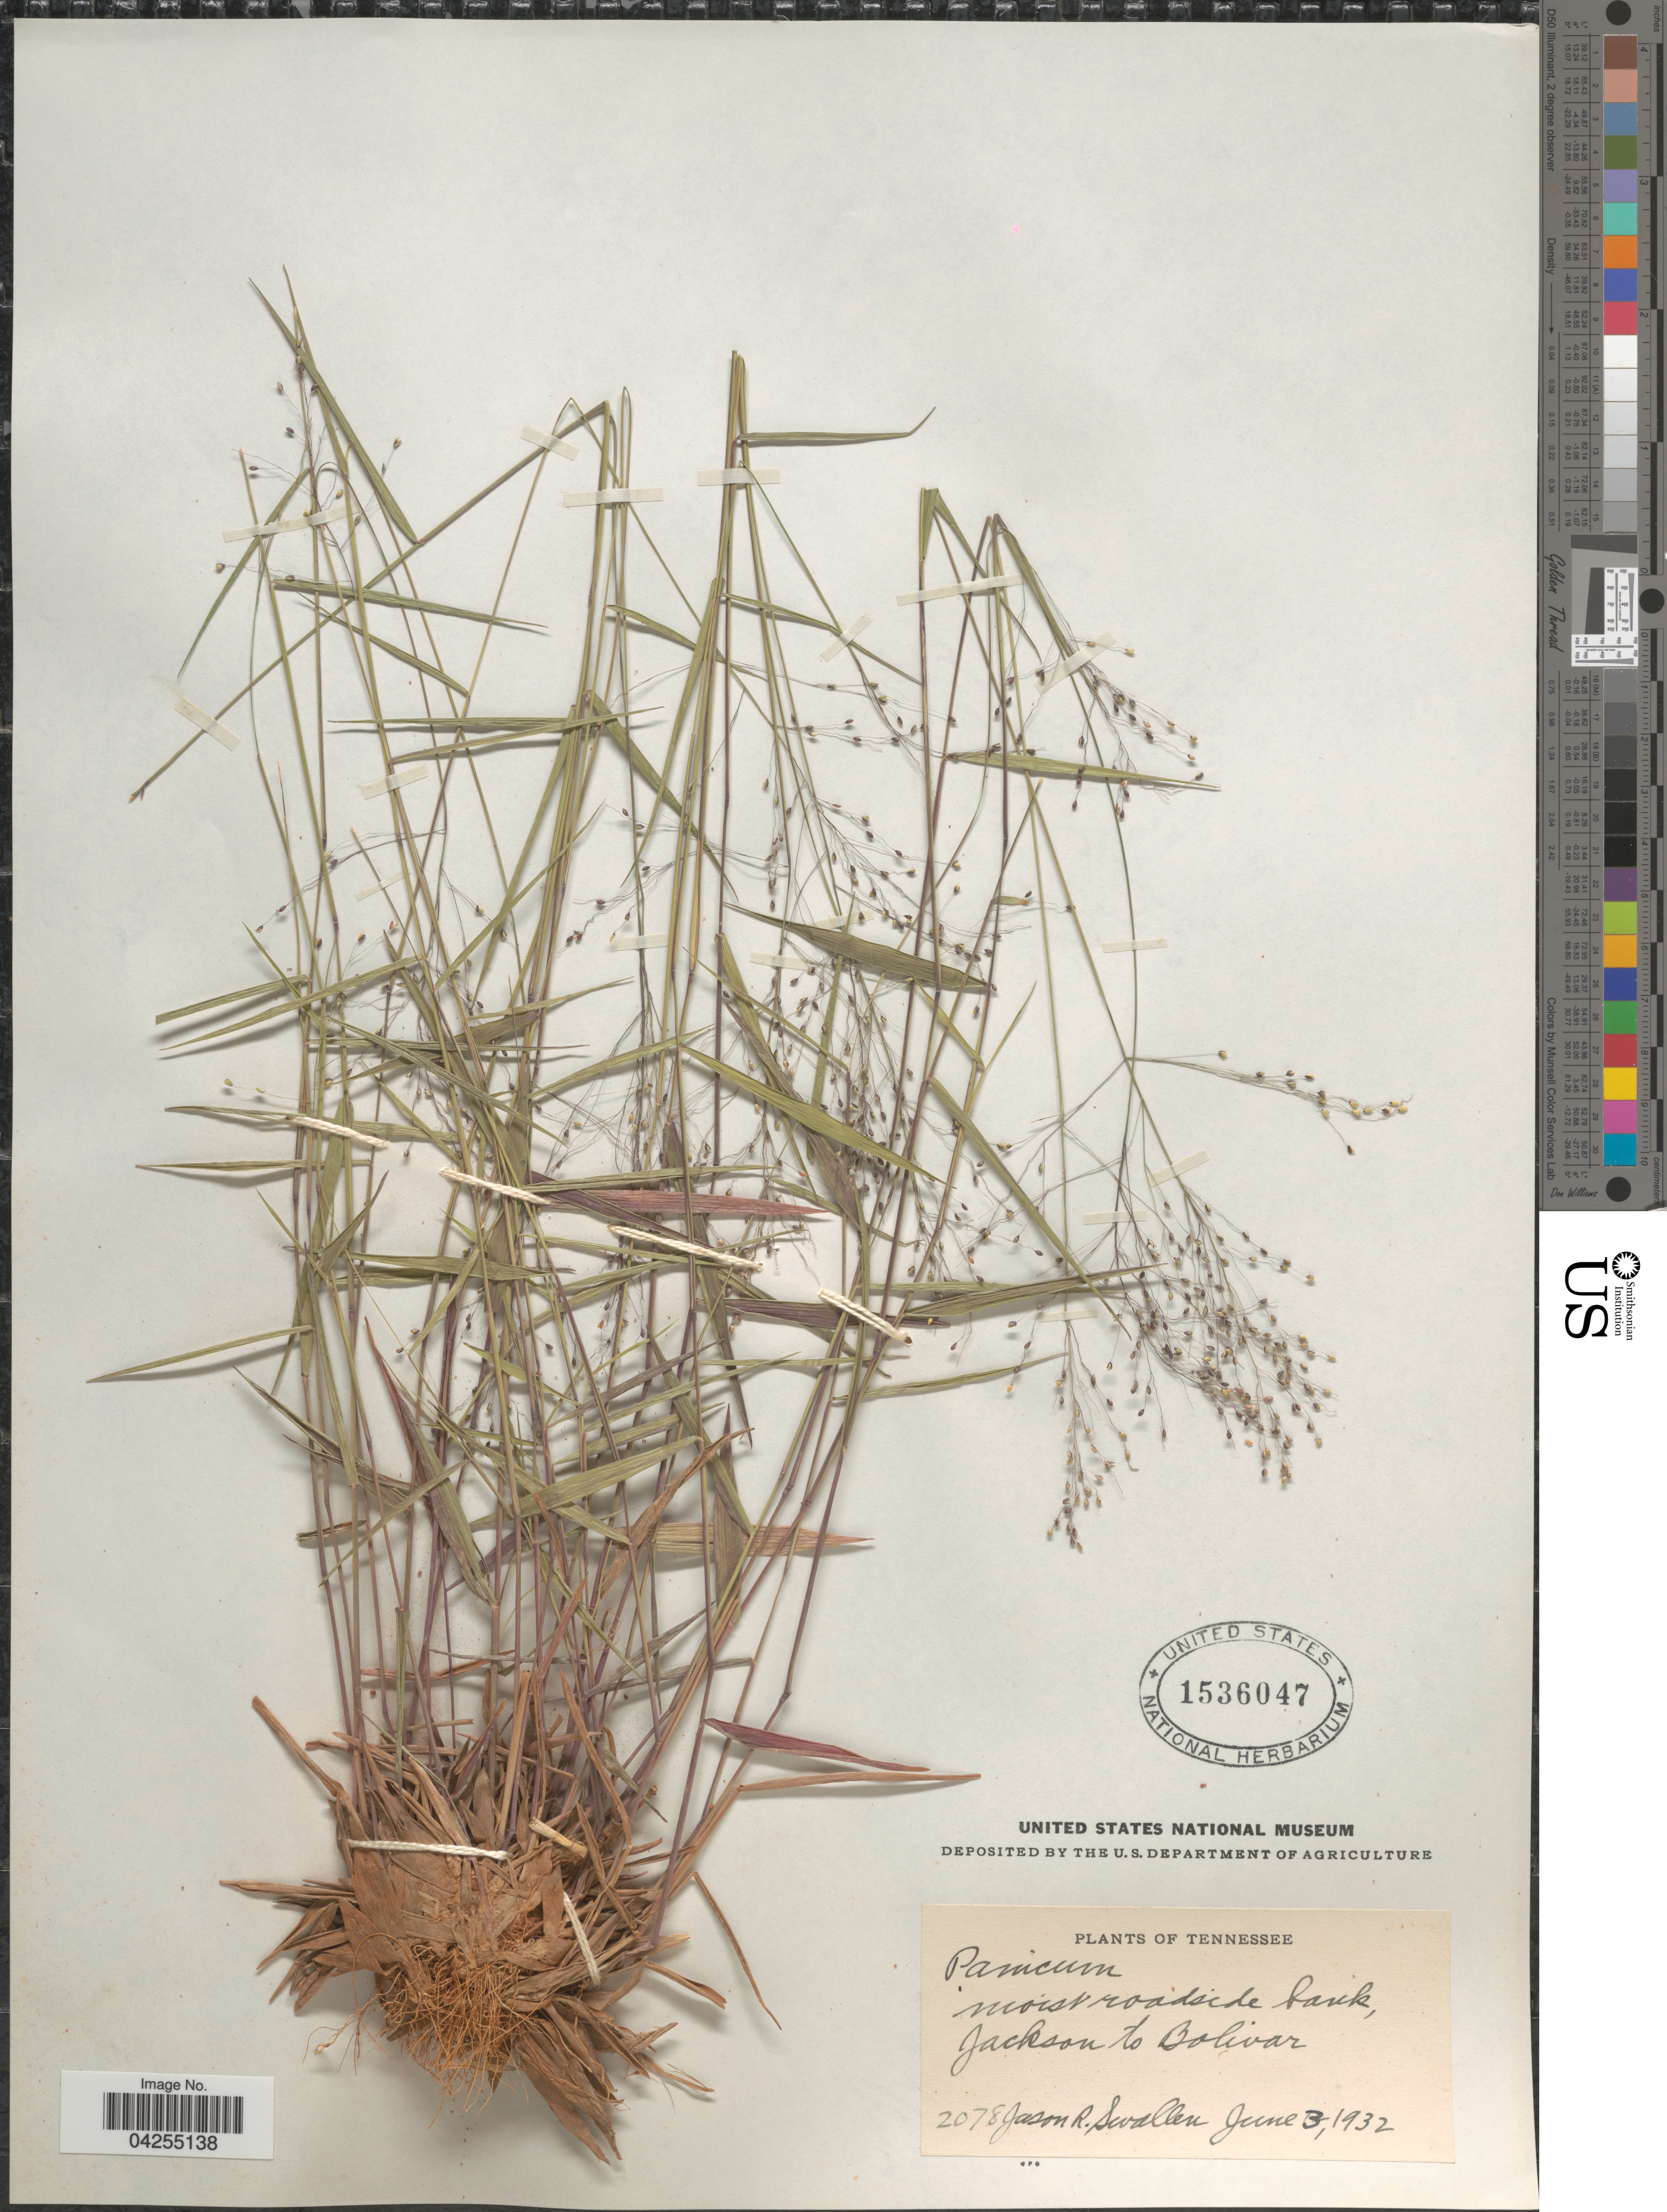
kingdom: Plantae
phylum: Tracheophyta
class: Liliopsida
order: Poales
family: Poaceae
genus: Dichanthelium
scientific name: Dichanthelium dichotomum var. dichotomum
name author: (L.) Gould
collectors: J. R. Swallen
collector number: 2078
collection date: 1932-06-03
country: United States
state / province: Tennessee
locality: Moist roadside bank, Jackson to Bolivar.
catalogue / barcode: US 1536047